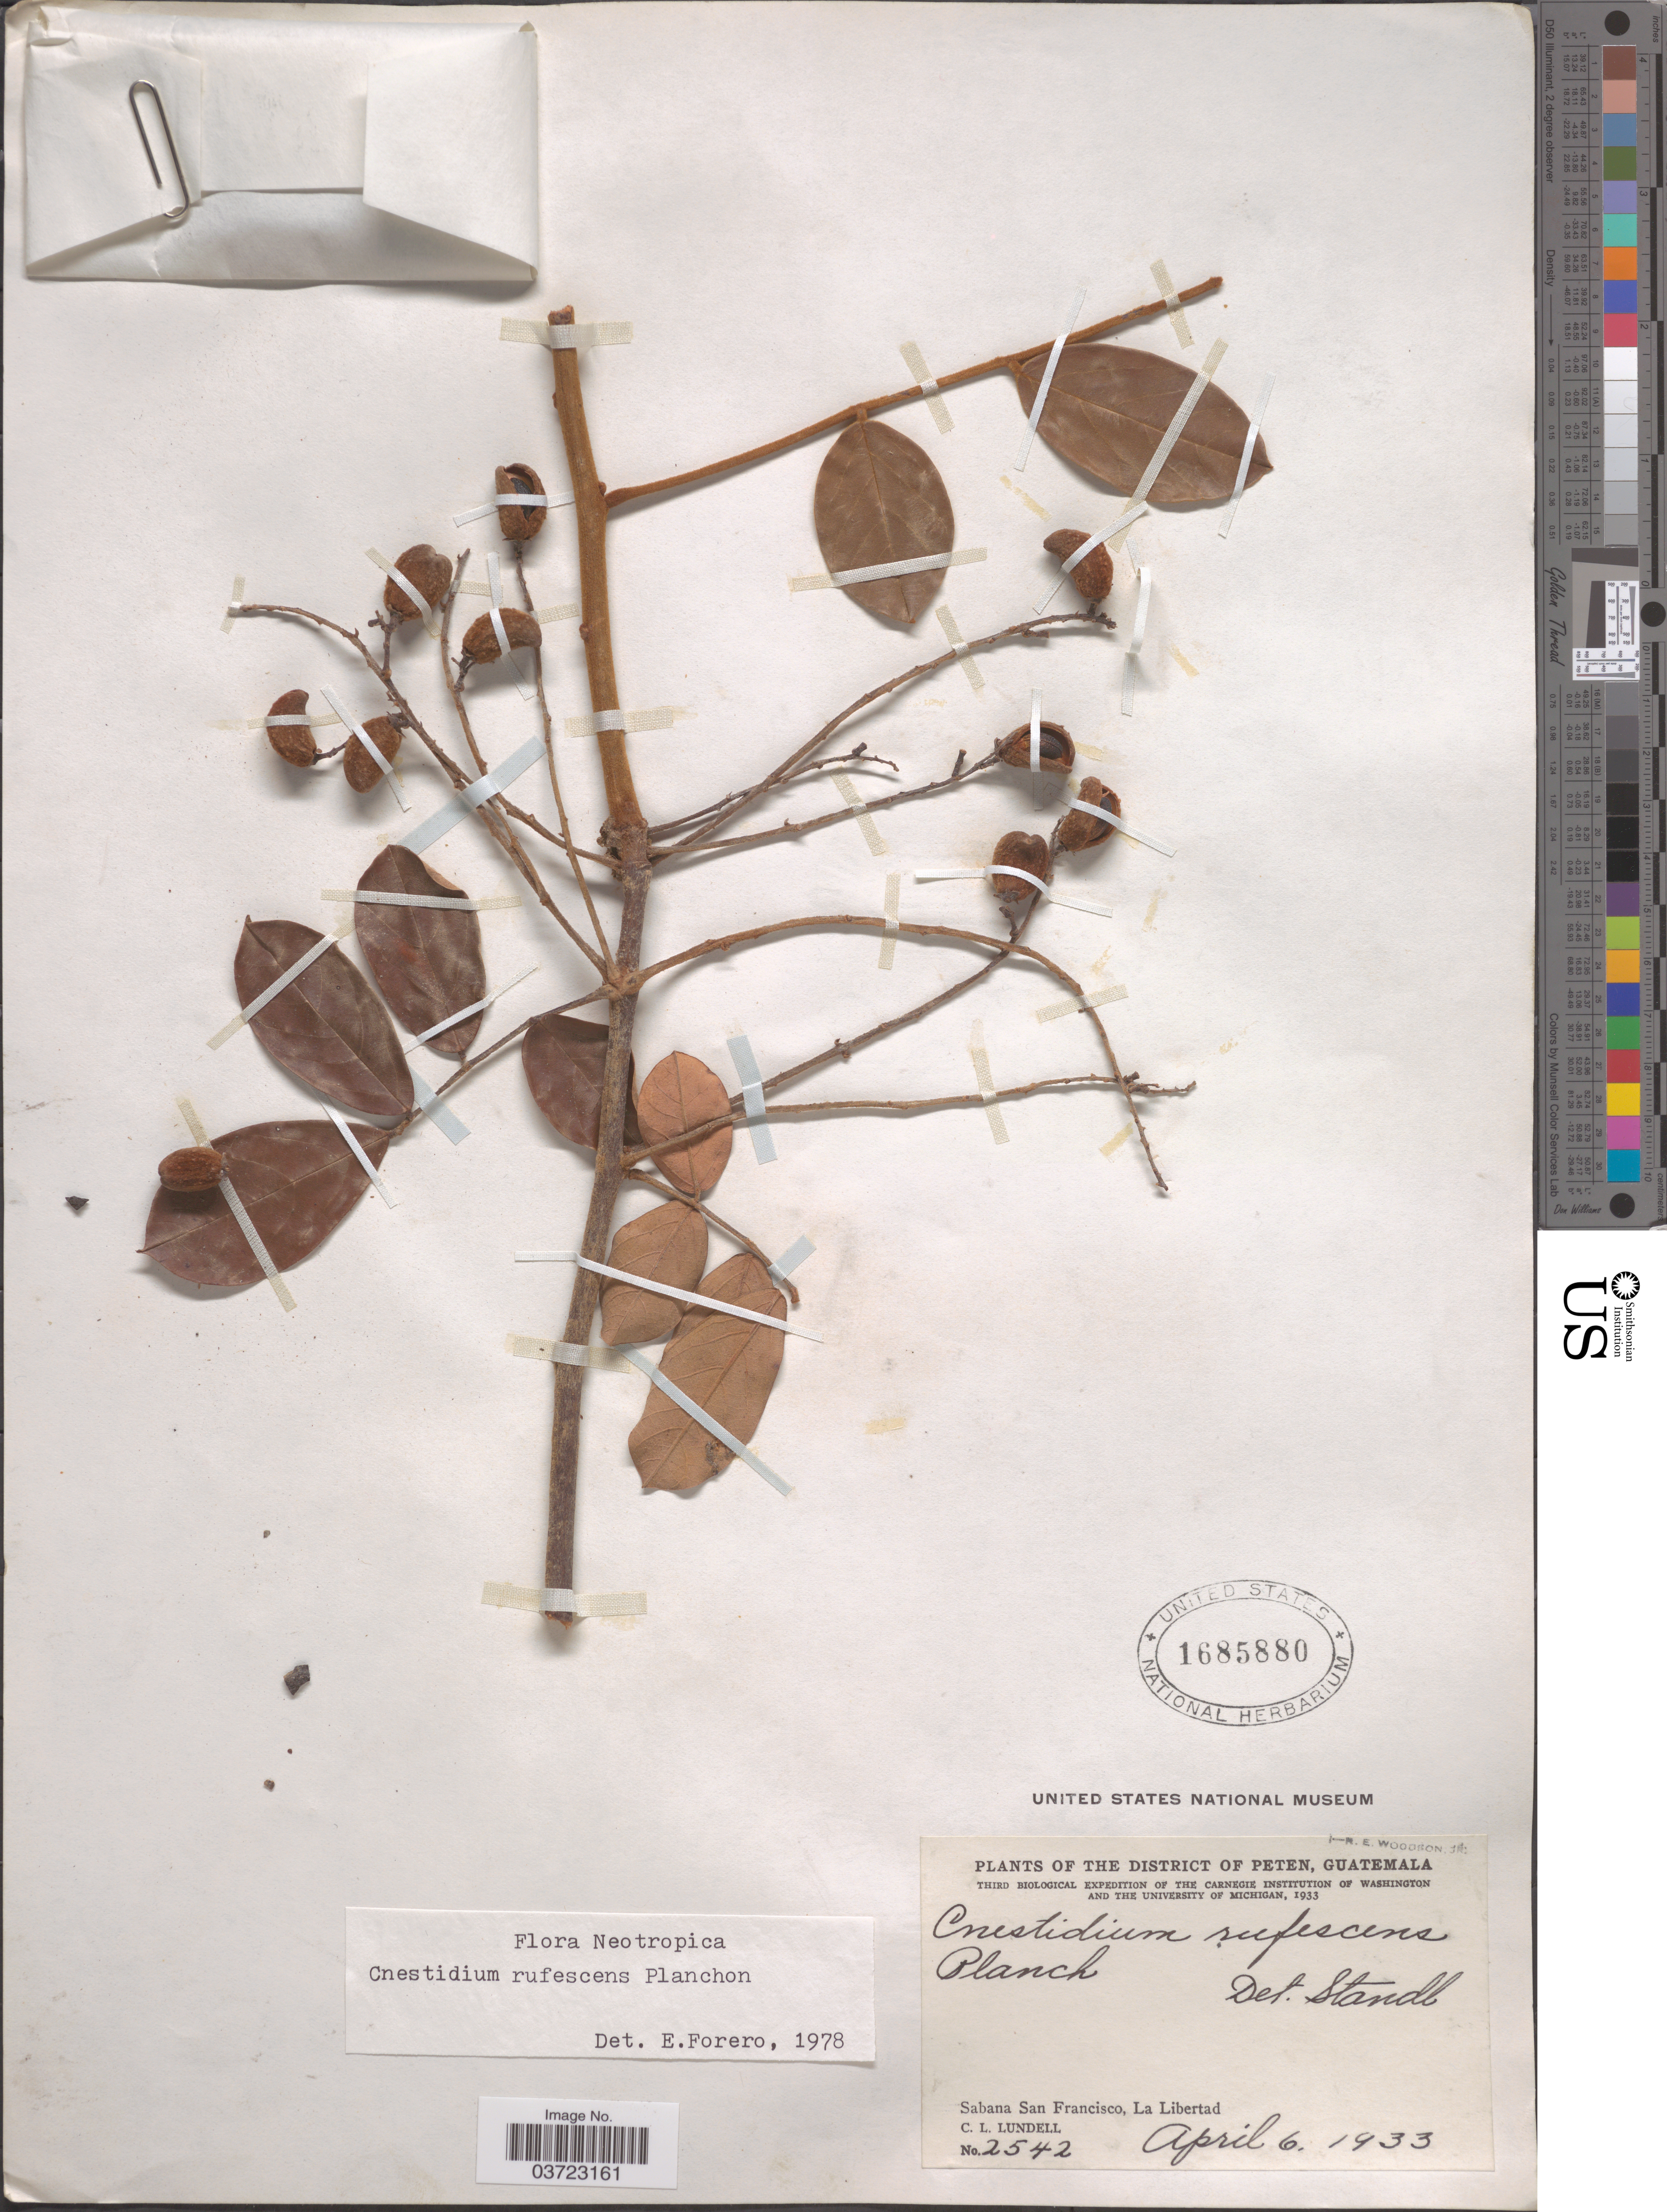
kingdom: Plantae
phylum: Tracheophyta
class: Magnoliopsida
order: Oxalidales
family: Connaraceae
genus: Cnestidium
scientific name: Cnestidium rufescens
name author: Planch.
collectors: C. L. Lundell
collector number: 2542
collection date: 1933-04-06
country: Guatemala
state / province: El Peten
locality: The District of Peten, Sabana San Francisco, La Libertad.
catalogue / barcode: US 1685880